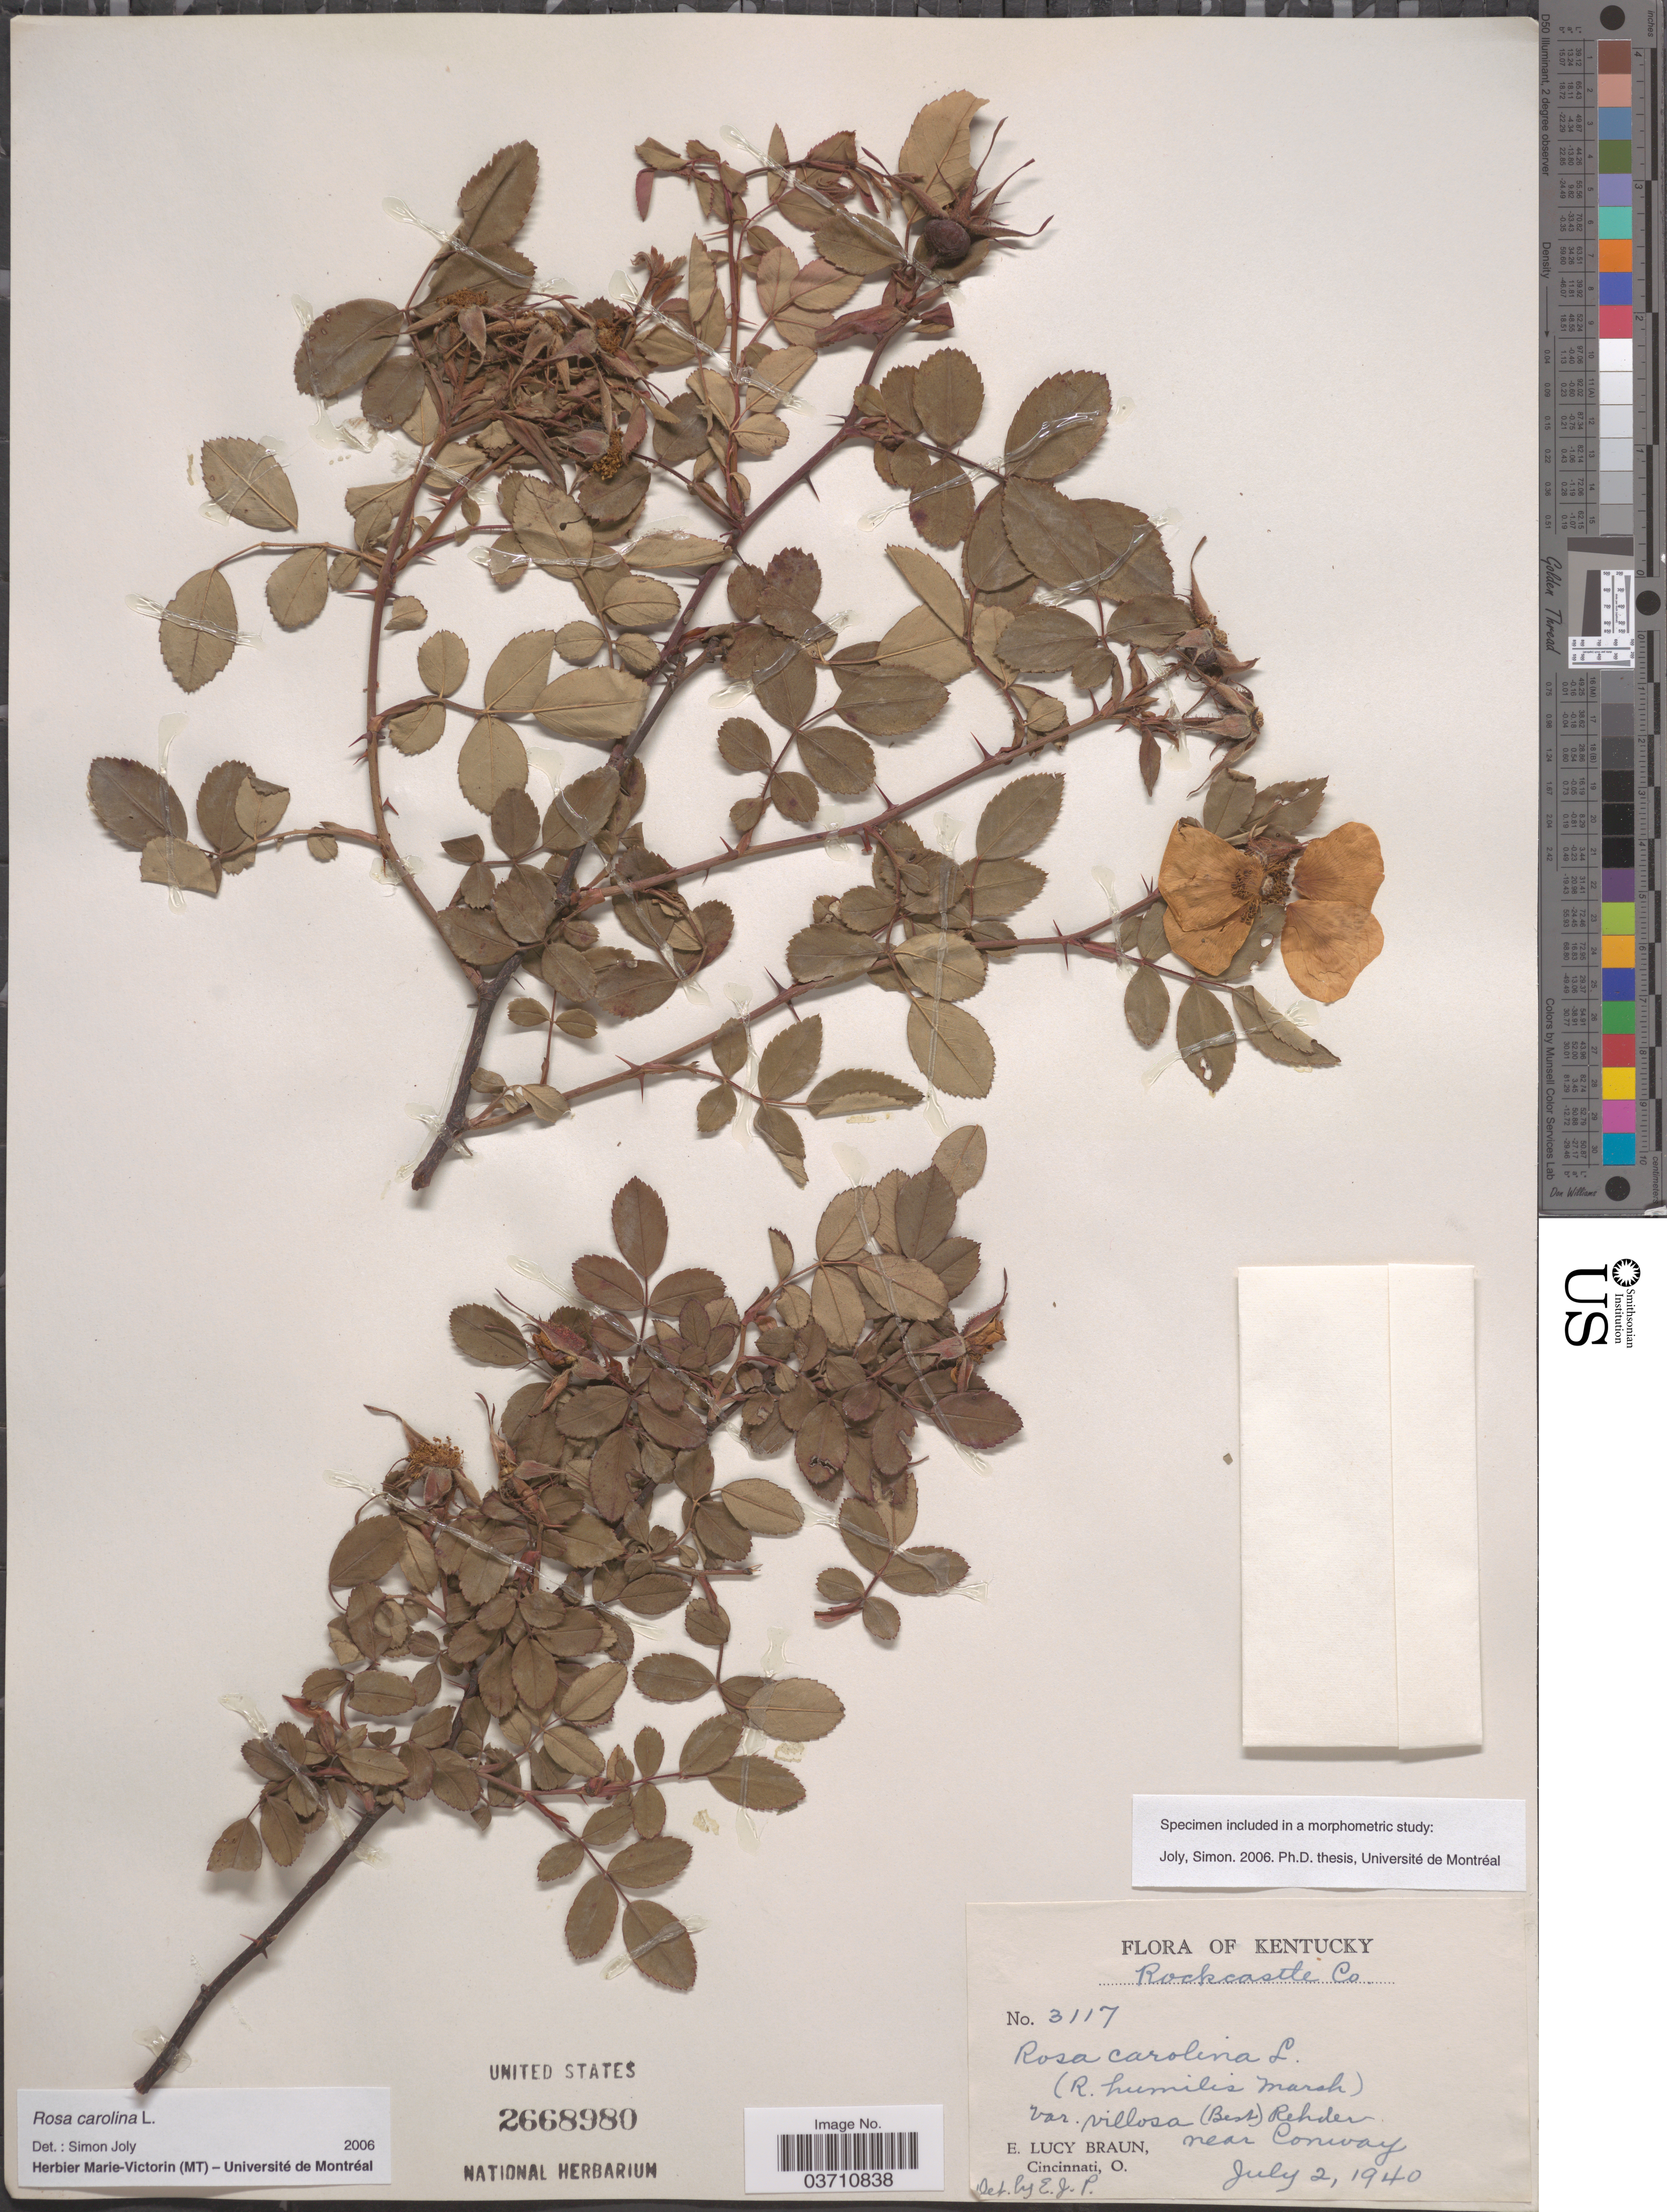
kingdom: Plantae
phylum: Tracheophyta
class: Magnoliopsida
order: Rosales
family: Rosaceae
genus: Rosa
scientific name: Rosa carolina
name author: L.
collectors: E. L. Braun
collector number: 3117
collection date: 1940-07-02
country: United States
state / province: Kentucky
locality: Rockcastle Co. Near Conway.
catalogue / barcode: US 2668980